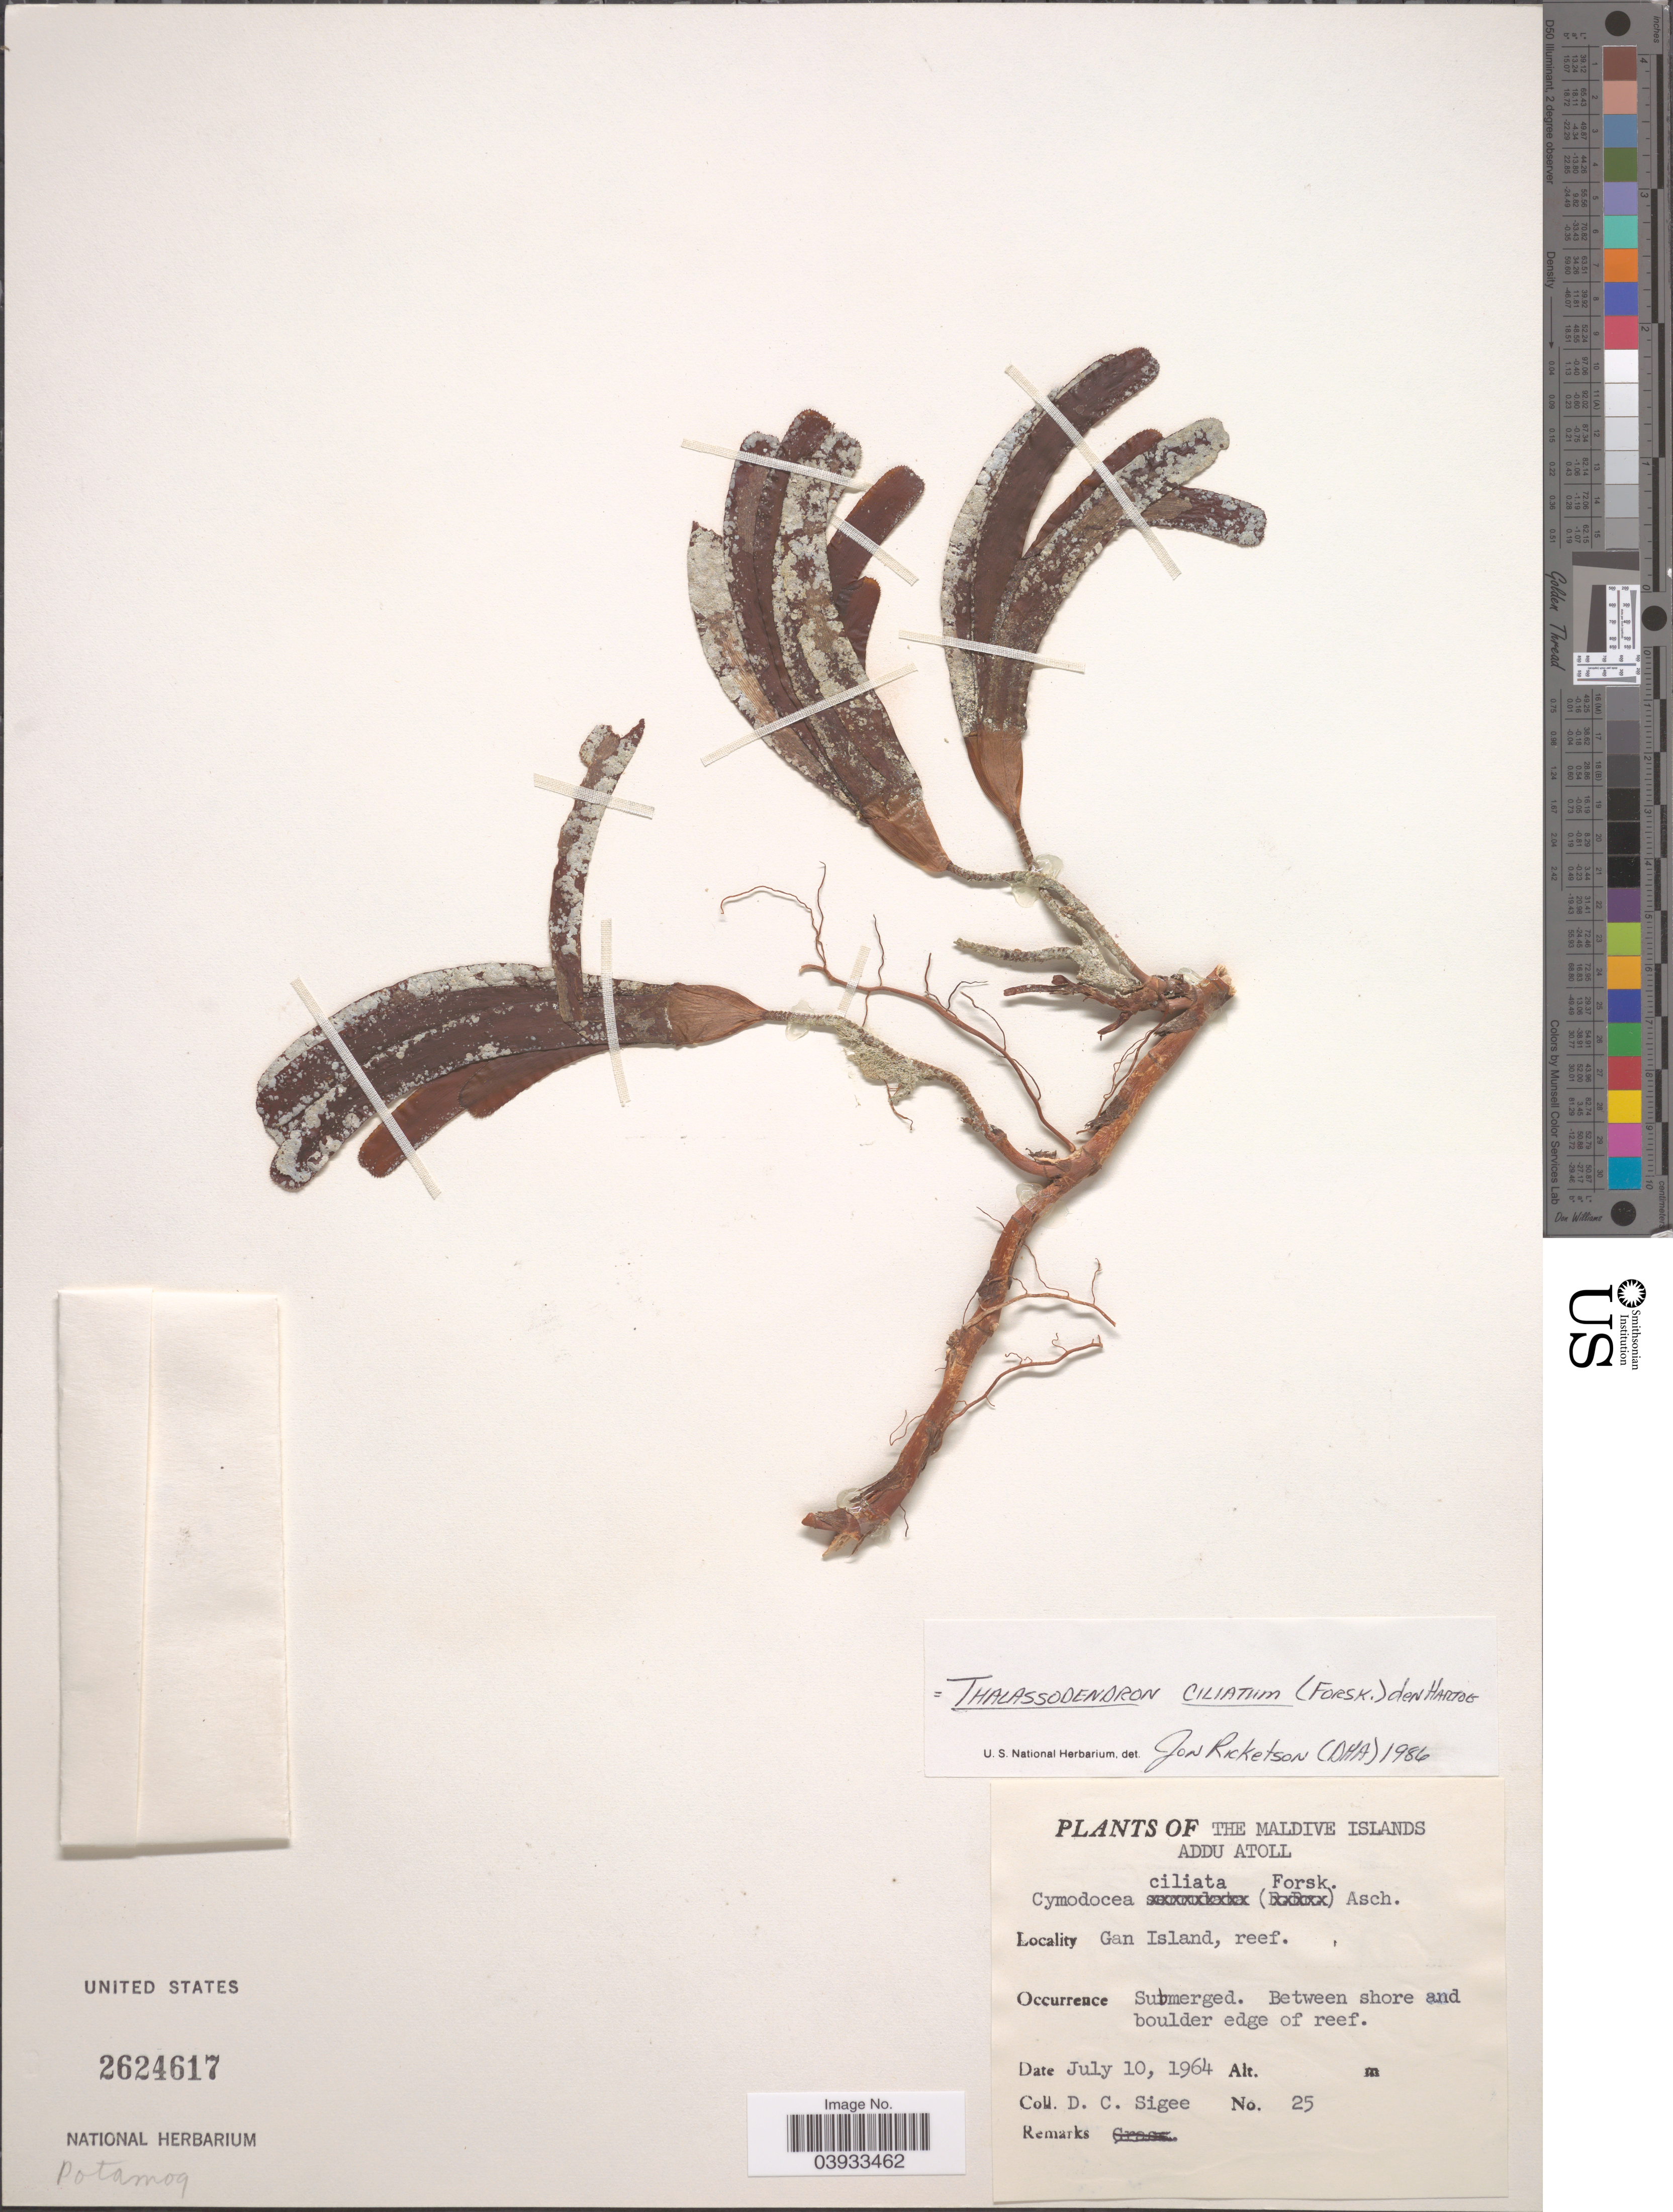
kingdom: Plantae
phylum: Tracheophyta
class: Liliopsida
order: Alismatales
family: Cymodoceaceae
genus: Thalassodendron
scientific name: Thalassodendron ciliatum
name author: (Forssk.) Hartog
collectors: D. C. Sigee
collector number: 25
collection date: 1964-07-10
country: Maldive Islands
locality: Addu Atoll. Gan Island, reef.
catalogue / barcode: US 2624617